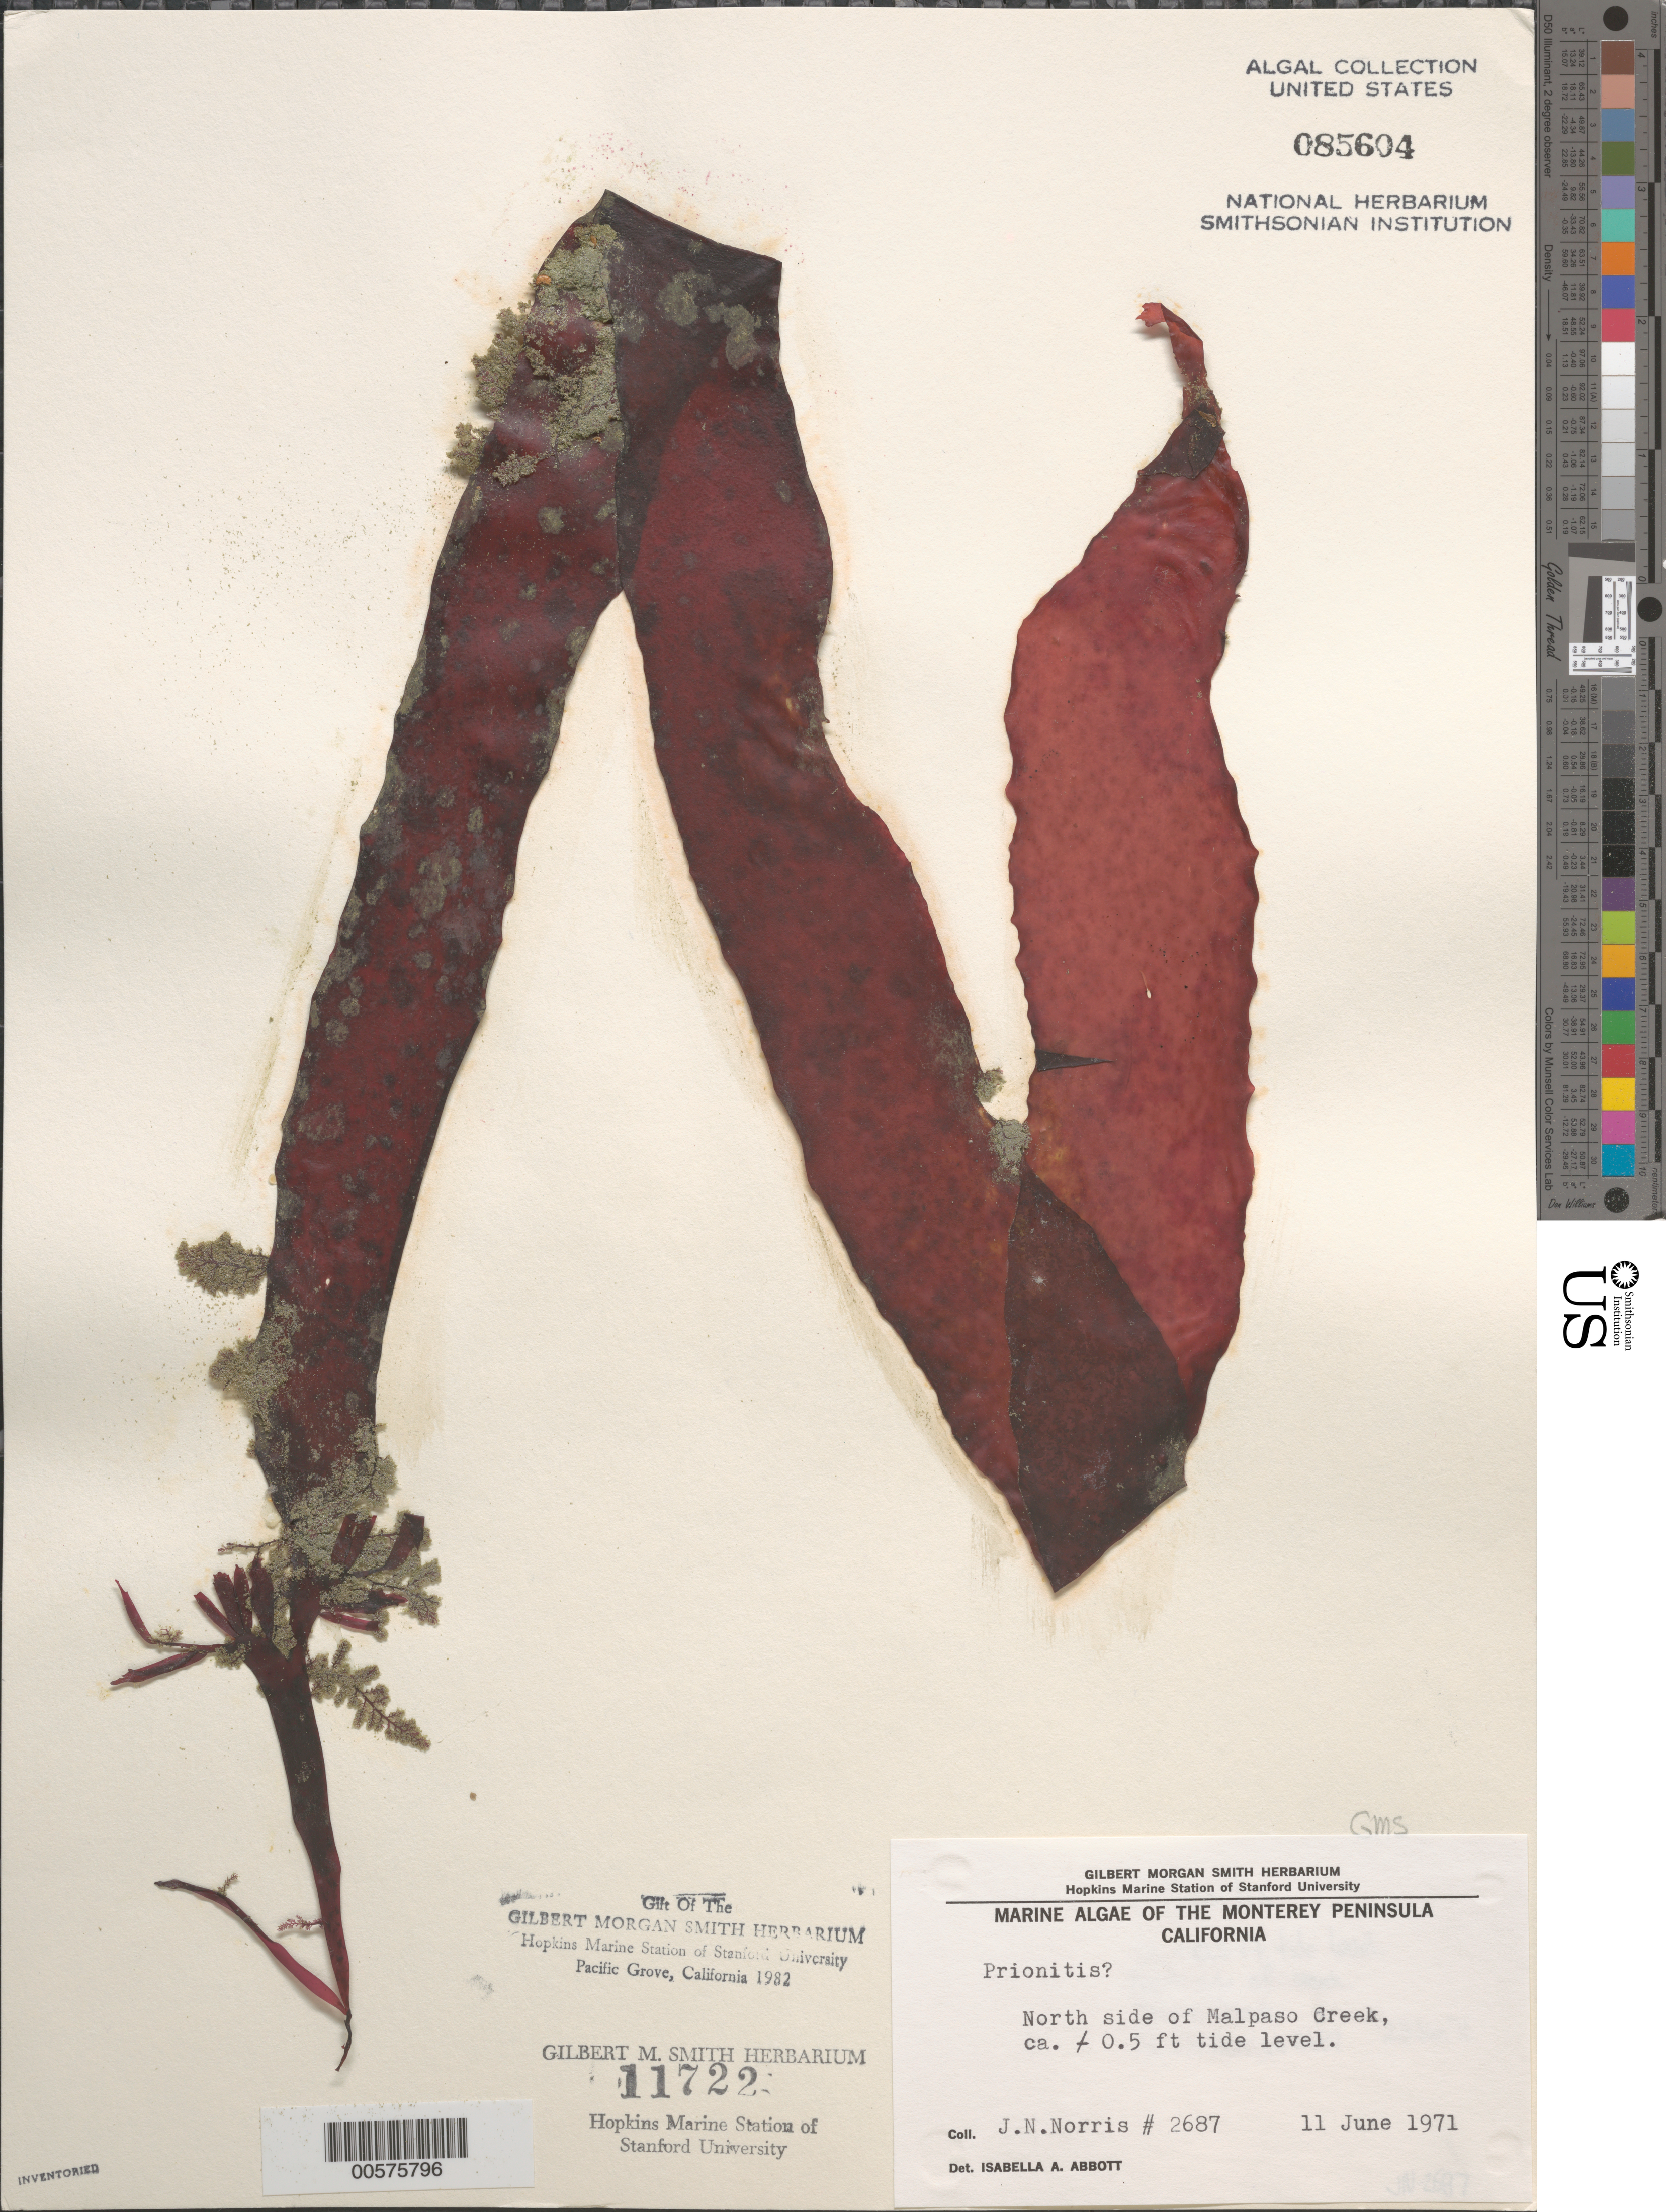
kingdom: Plantae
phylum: Rhodophyta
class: Florideophyceae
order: Cryptonemiales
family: Cryptonemiaceae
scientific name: Prionitis sp.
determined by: Abbott, Isabella A.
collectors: J. N. Norris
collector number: JN-2687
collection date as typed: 11 Jun 1971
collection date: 1971-06-11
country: United States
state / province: California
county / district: Monterey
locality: Malpaso Creek, north side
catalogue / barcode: US 85604